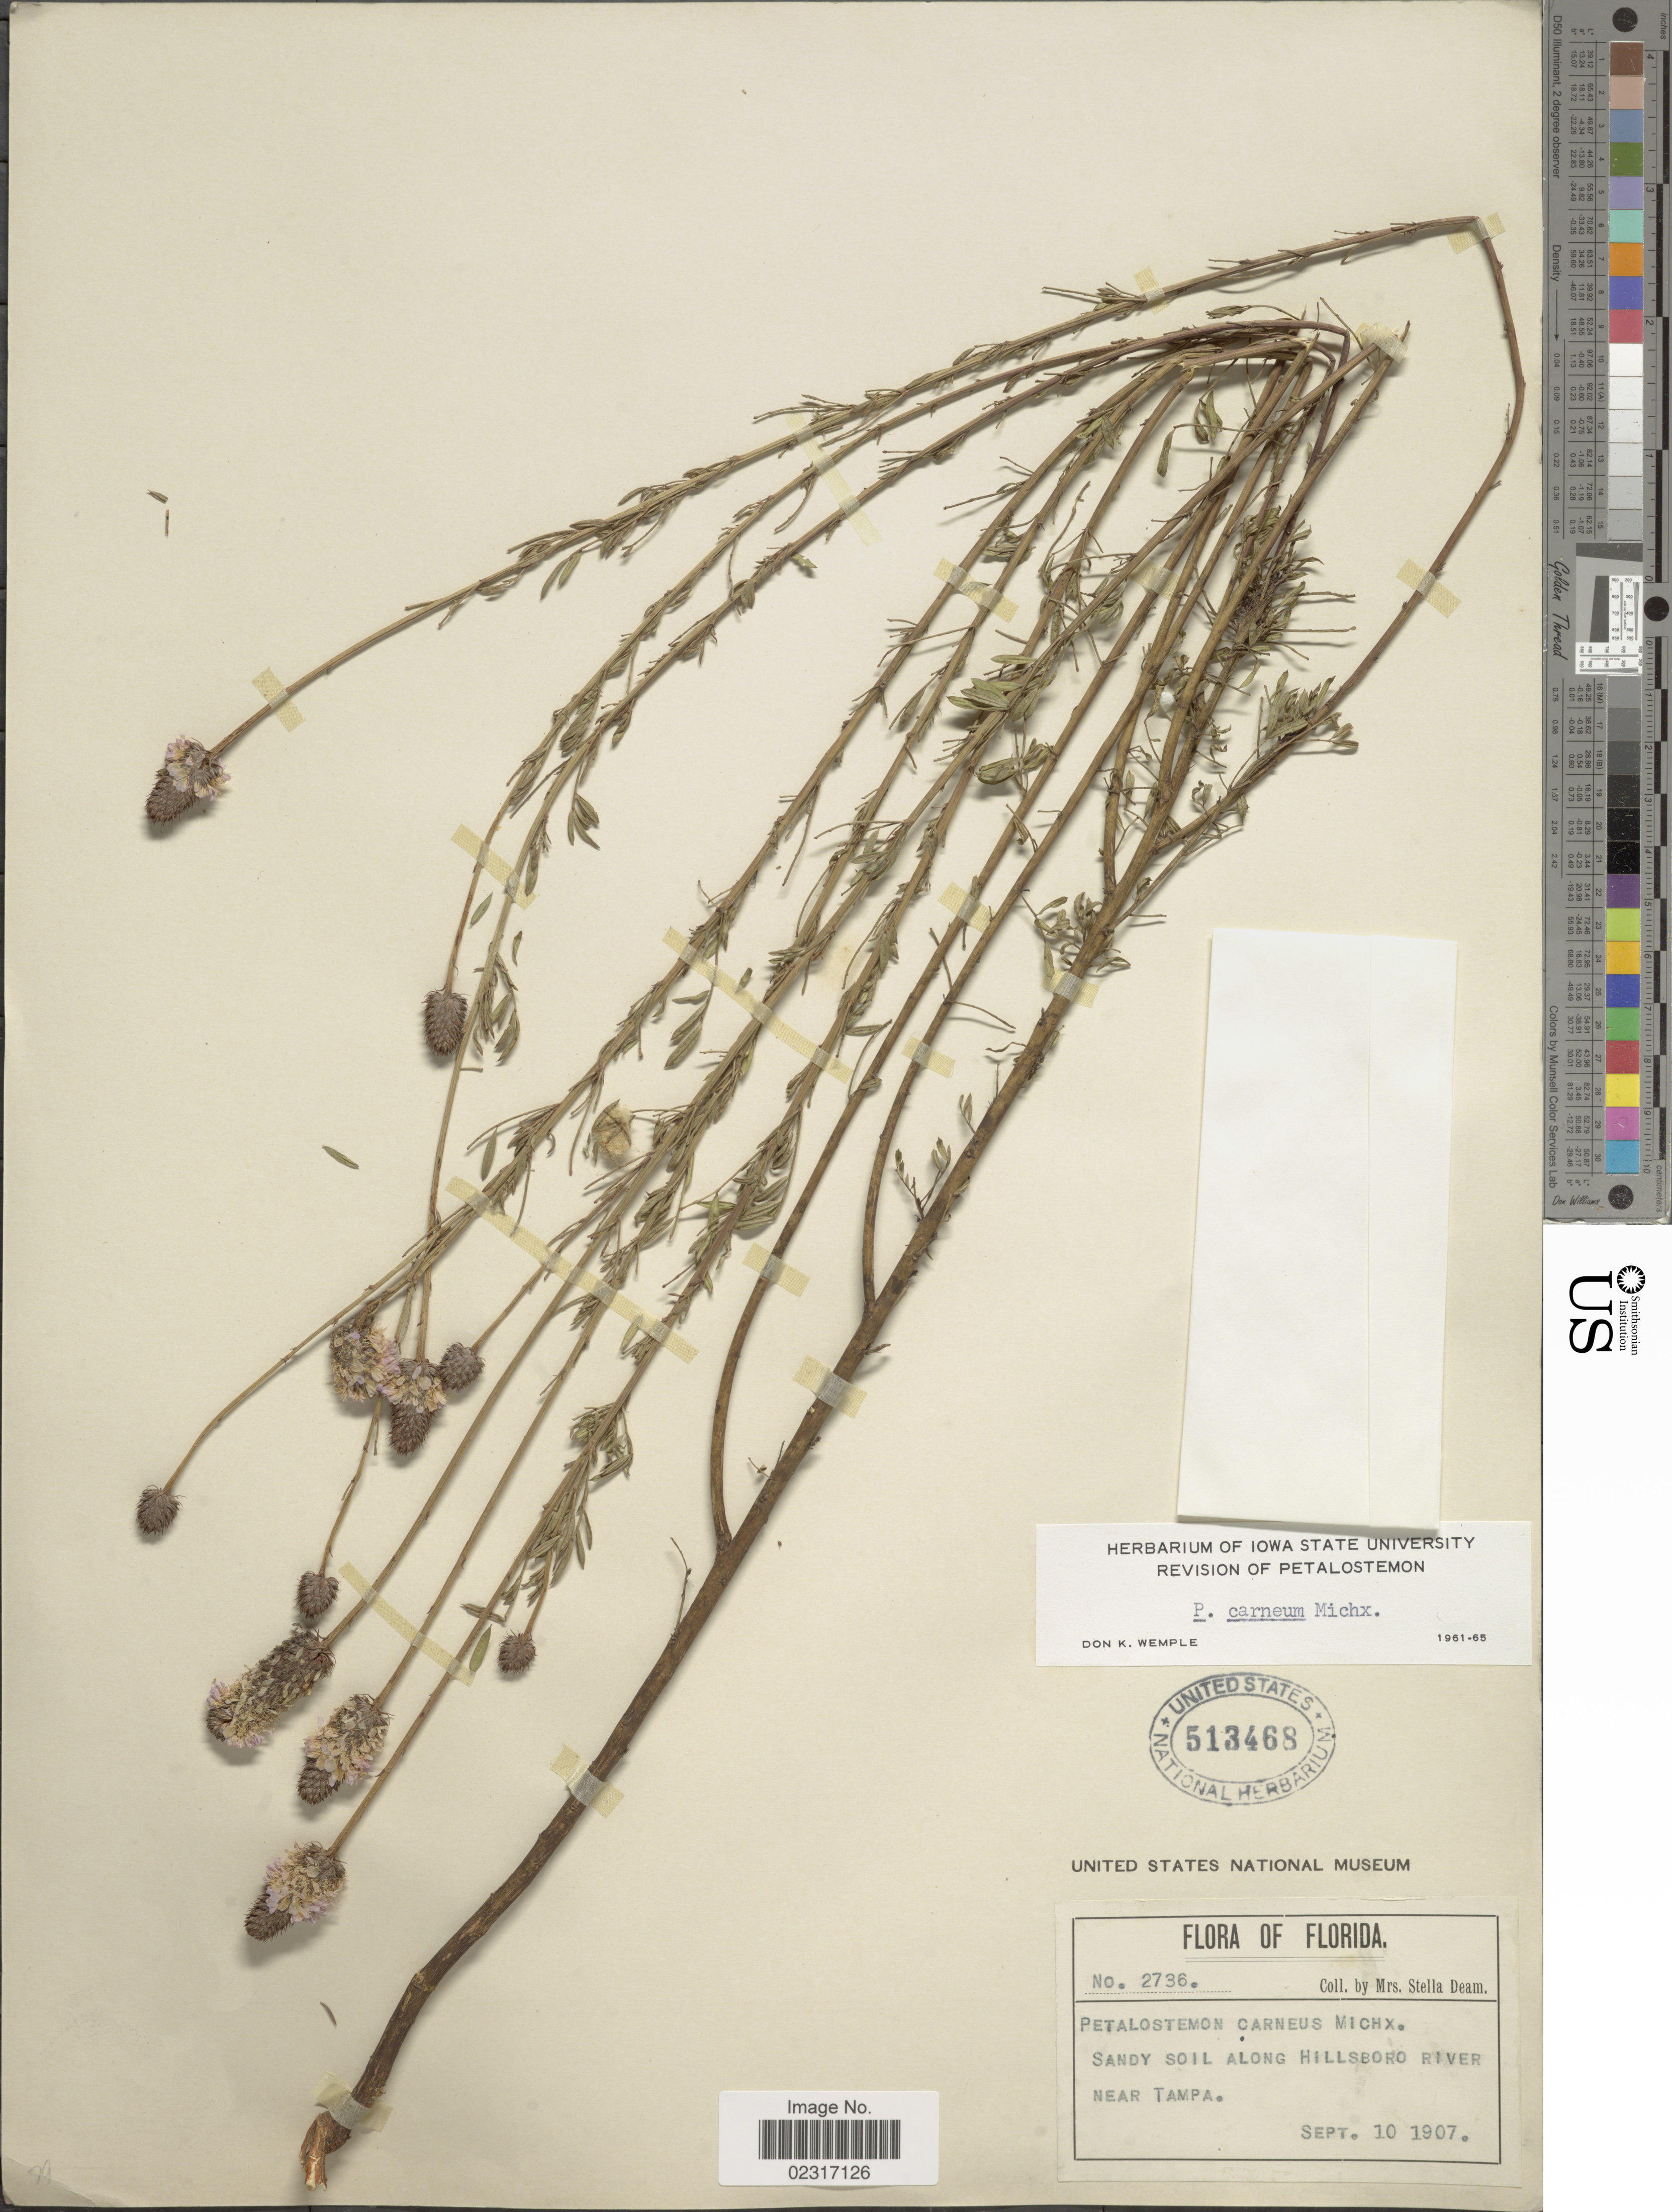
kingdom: Plantae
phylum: Tracheophyta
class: Magnoliopsida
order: Fabales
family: Fabaceae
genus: Dalea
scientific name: Dalea carnea var. carnea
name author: (Michx.) Poir.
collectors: S. A. Deam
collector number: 2736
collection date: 1907-09-10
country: United States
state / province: Florida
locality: Sandsy soil along Hillsboro River near Tampa.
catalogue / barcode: US 513468